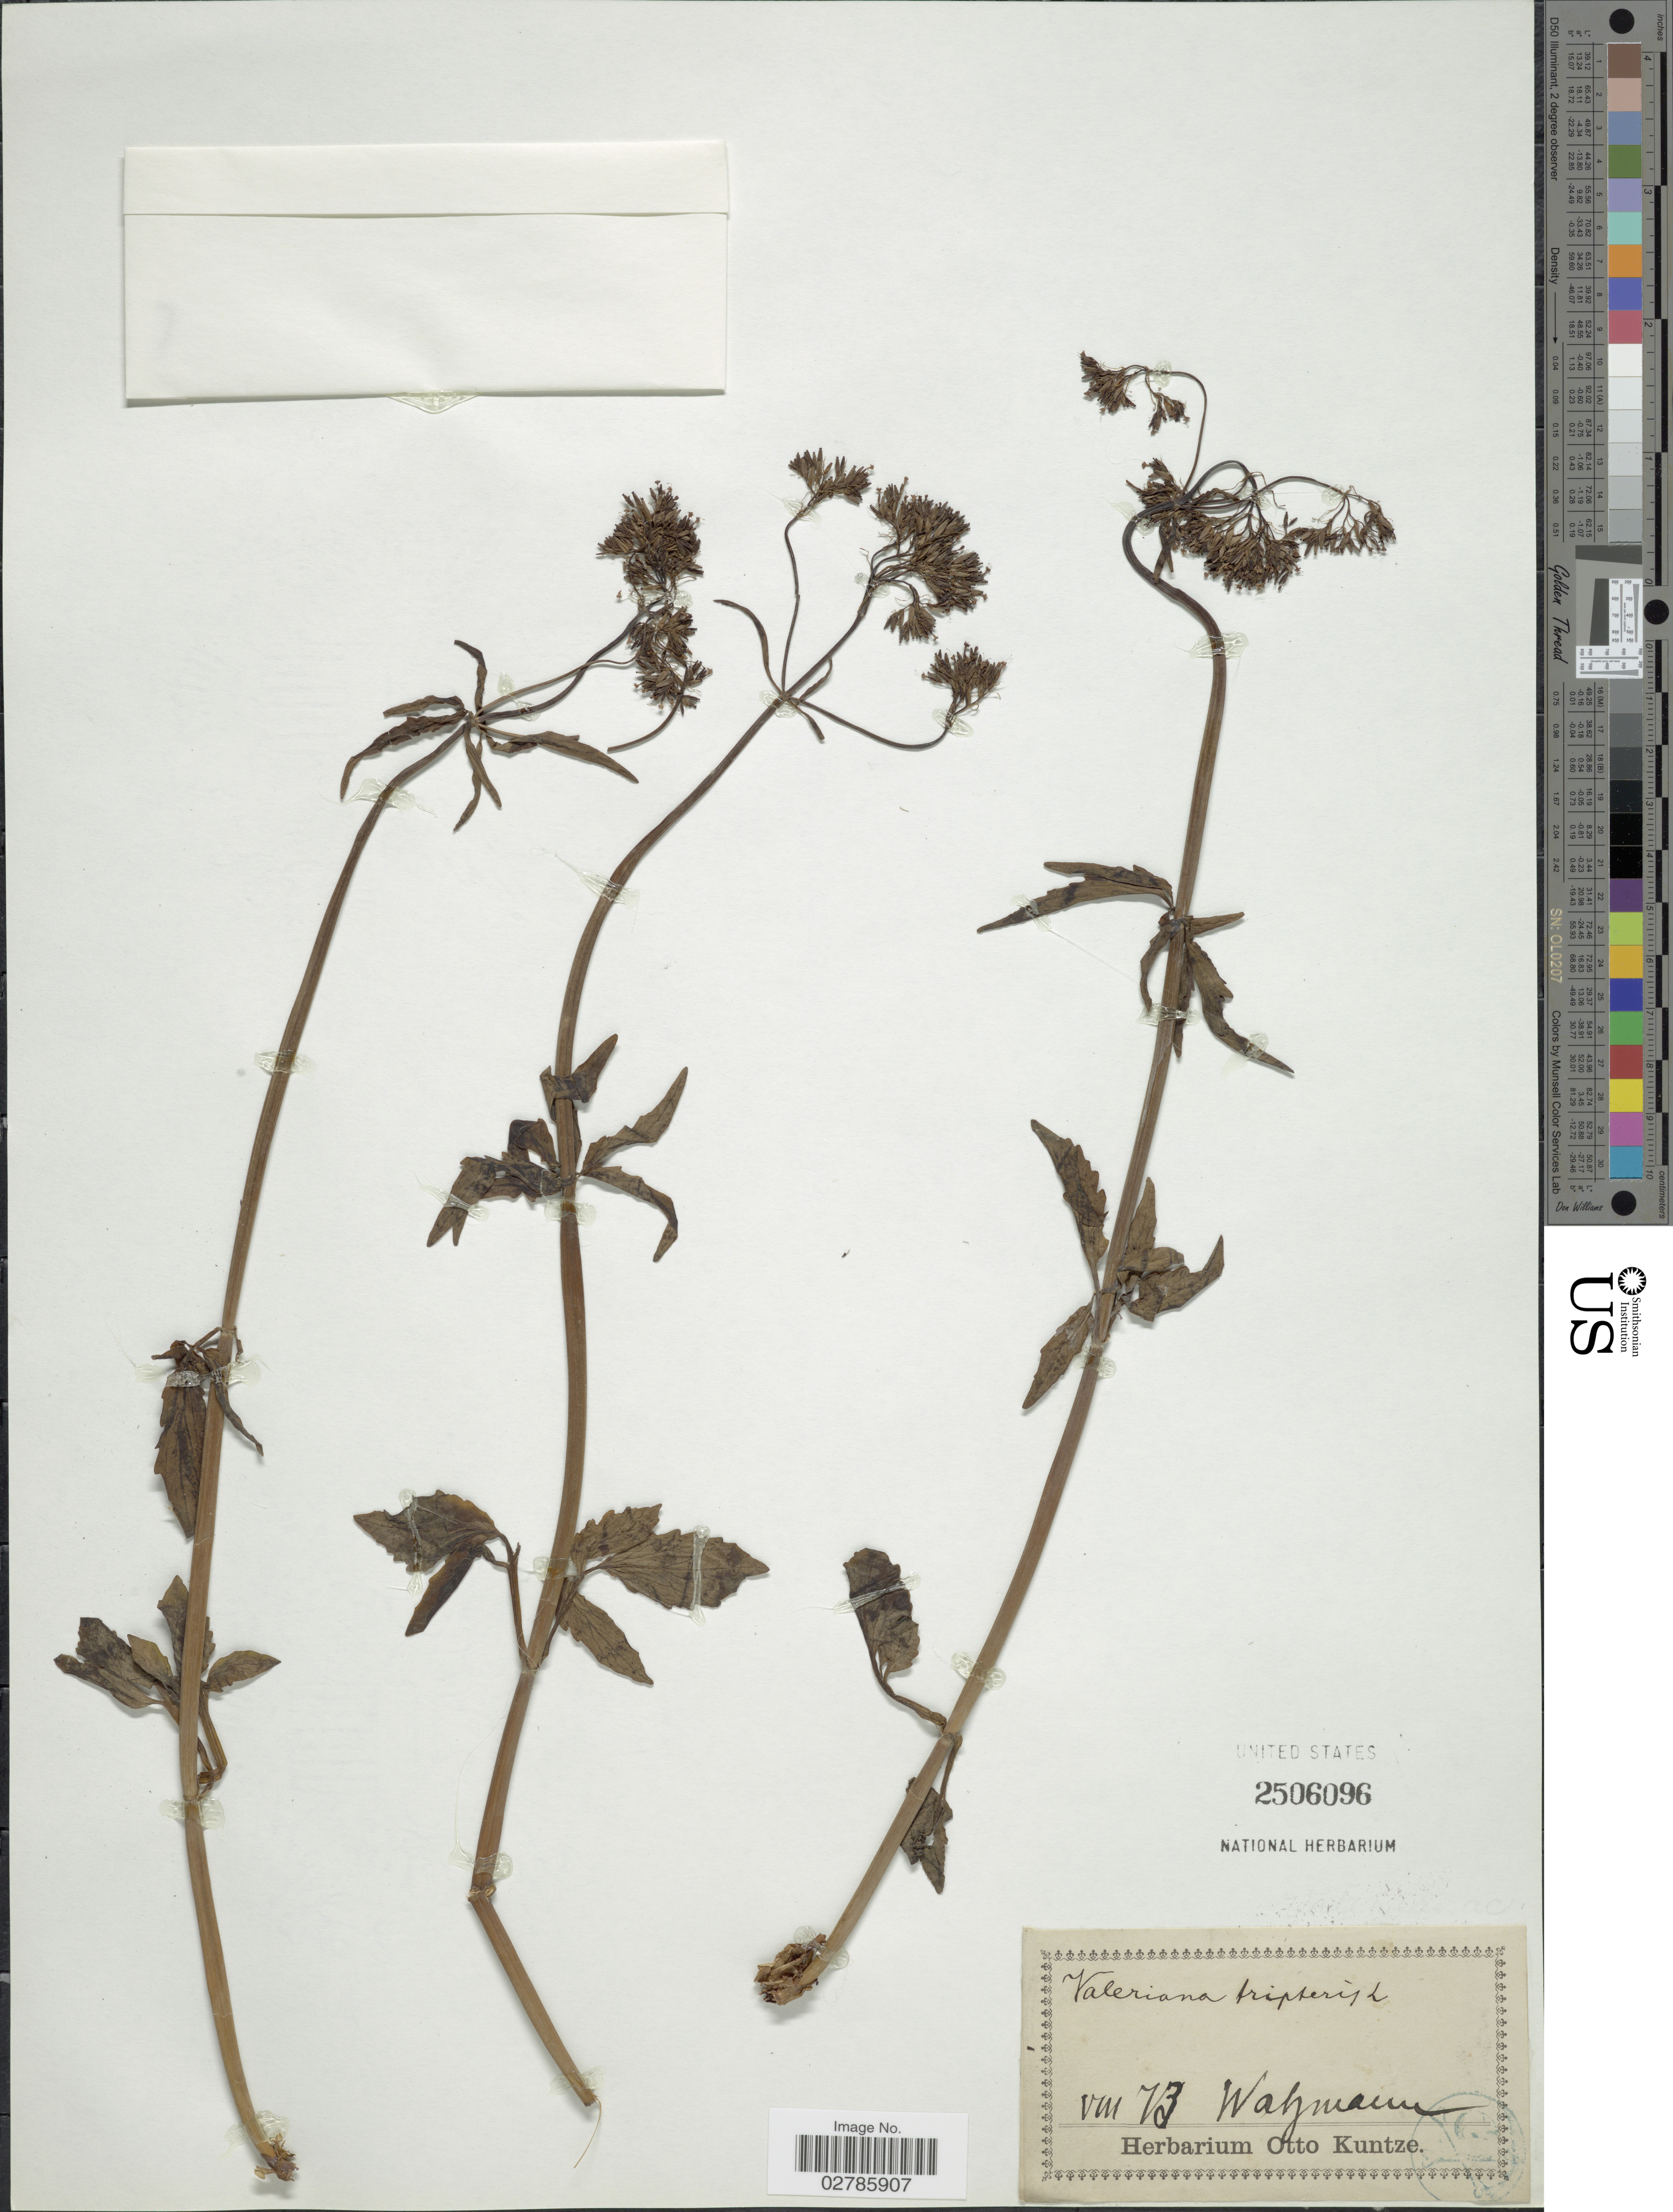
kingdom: Plantae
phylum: Tracheophyta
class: Magnoliopsida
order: Dipsacales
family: Caprifoliaceae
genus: Valeriana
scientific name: Valeriana tripteris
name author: L.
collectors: Walzmann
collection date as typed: Transcribed d/m/y: /8/73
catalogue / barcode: US 2506096